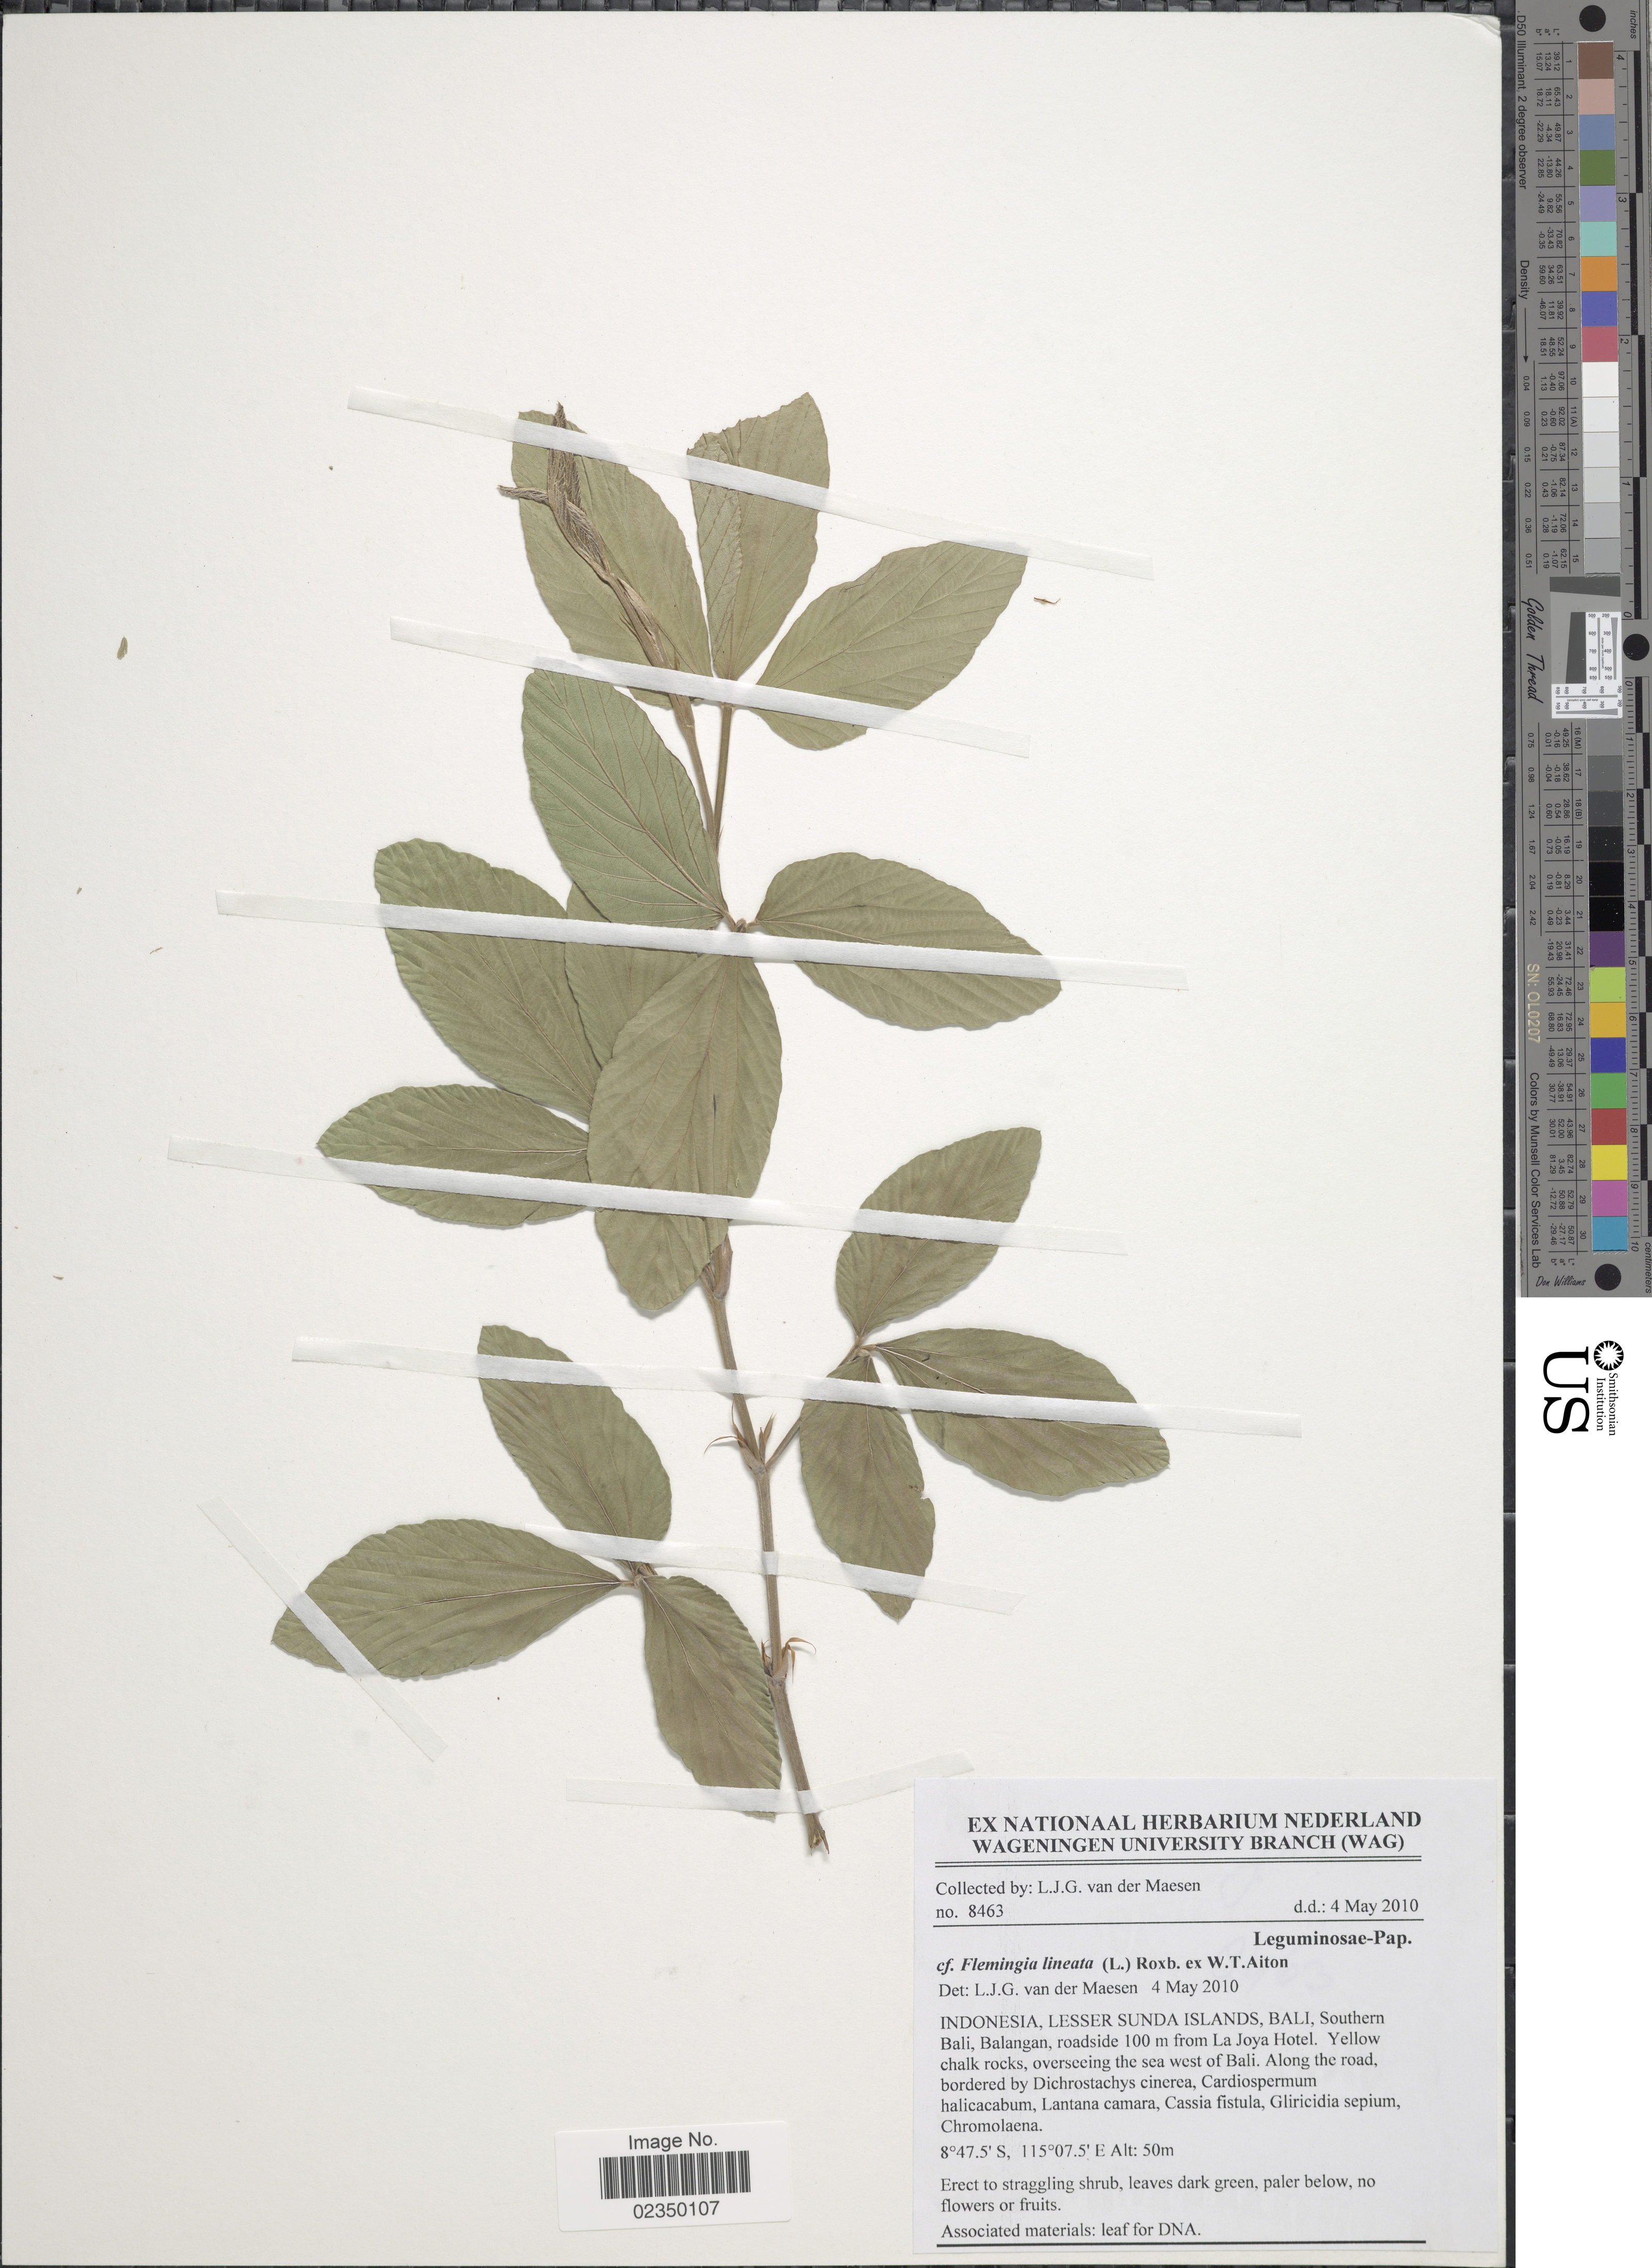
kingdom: Plantae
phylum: Tracheophyta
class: Magnoliopsida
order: Fabales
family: Fabaceae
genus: Flemingia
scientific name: Flemingia lineata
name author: (L.) Roxb.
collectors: L. van der Maesen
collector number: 8463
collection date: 2010-05-04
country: Indonesia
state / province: Nusa Tenggara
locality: Lesser Sunda Islands, Bali, Southern Bali, Balangan, roadside 100 m from La Joya Hotel.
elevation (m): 50